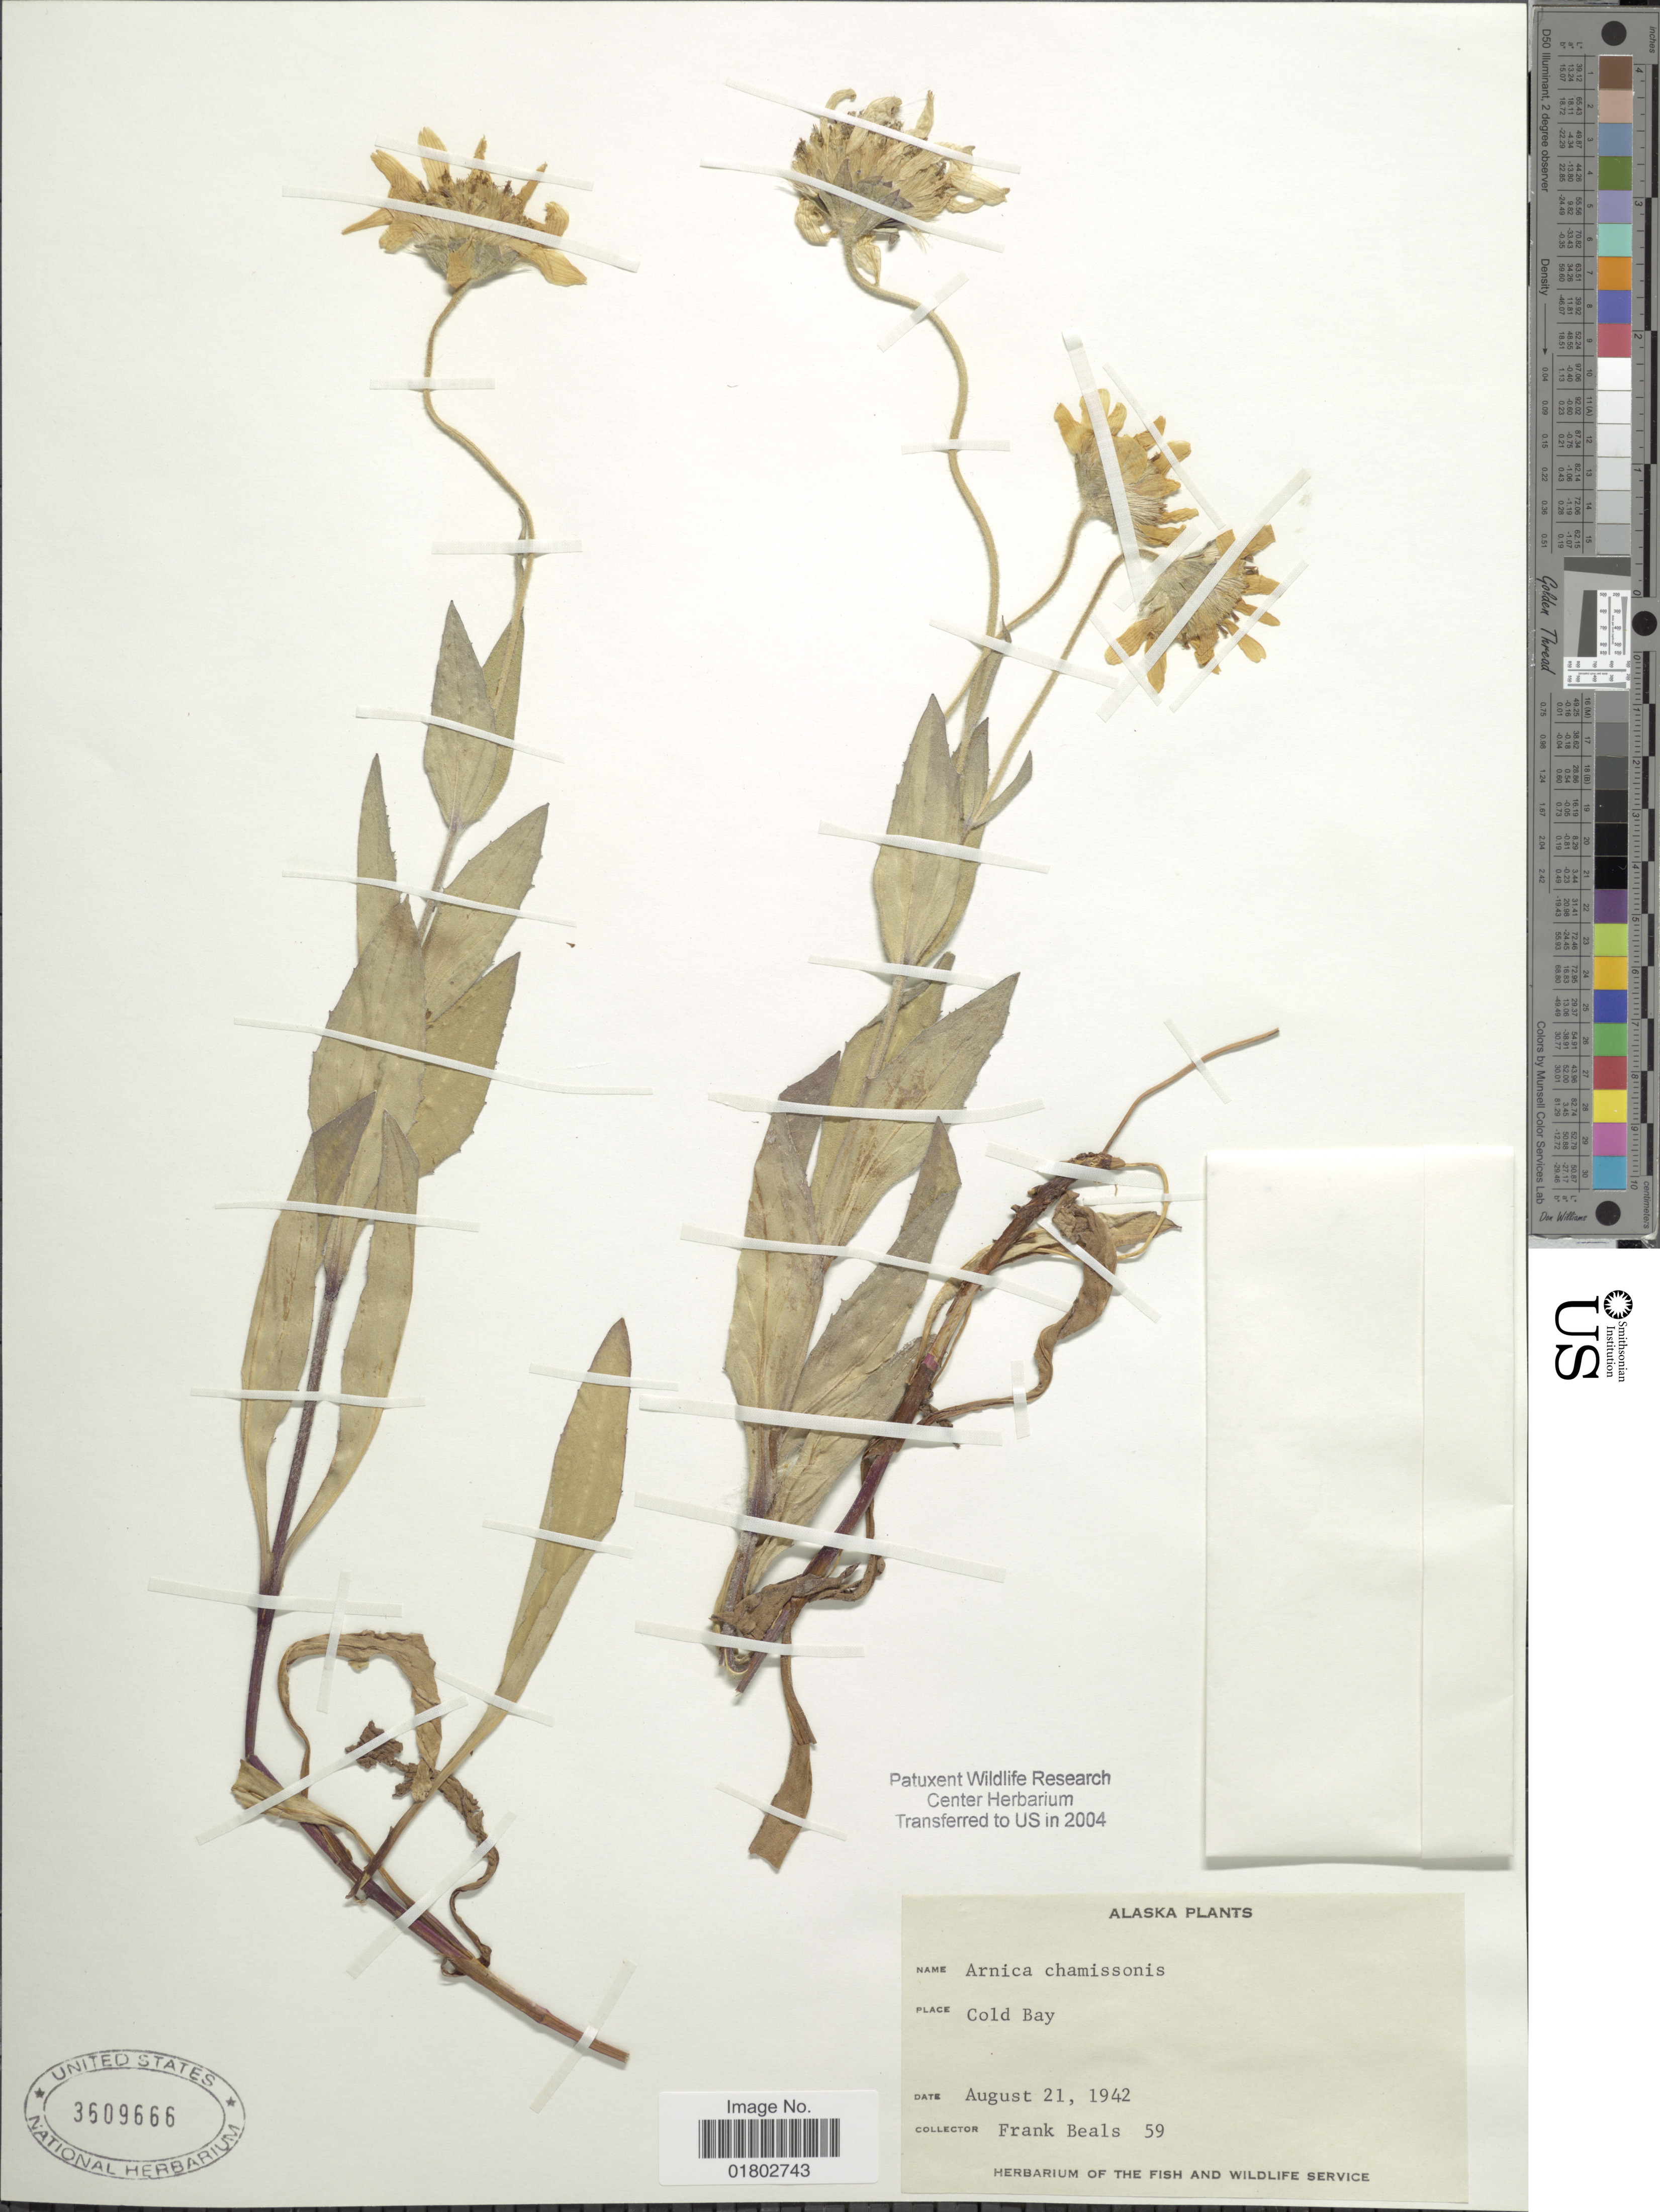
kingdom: Plantae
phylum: Tracheophyta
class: Magnoliopsida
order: Asterales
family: Asteraceae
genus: Arnica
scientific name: Arnica chamissonis subsp. genuina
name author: Maguire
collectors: F. Beals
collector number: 59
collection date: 1942-08-21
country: United States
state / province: Alaska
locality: Cold Bay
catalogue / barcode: US 3609666